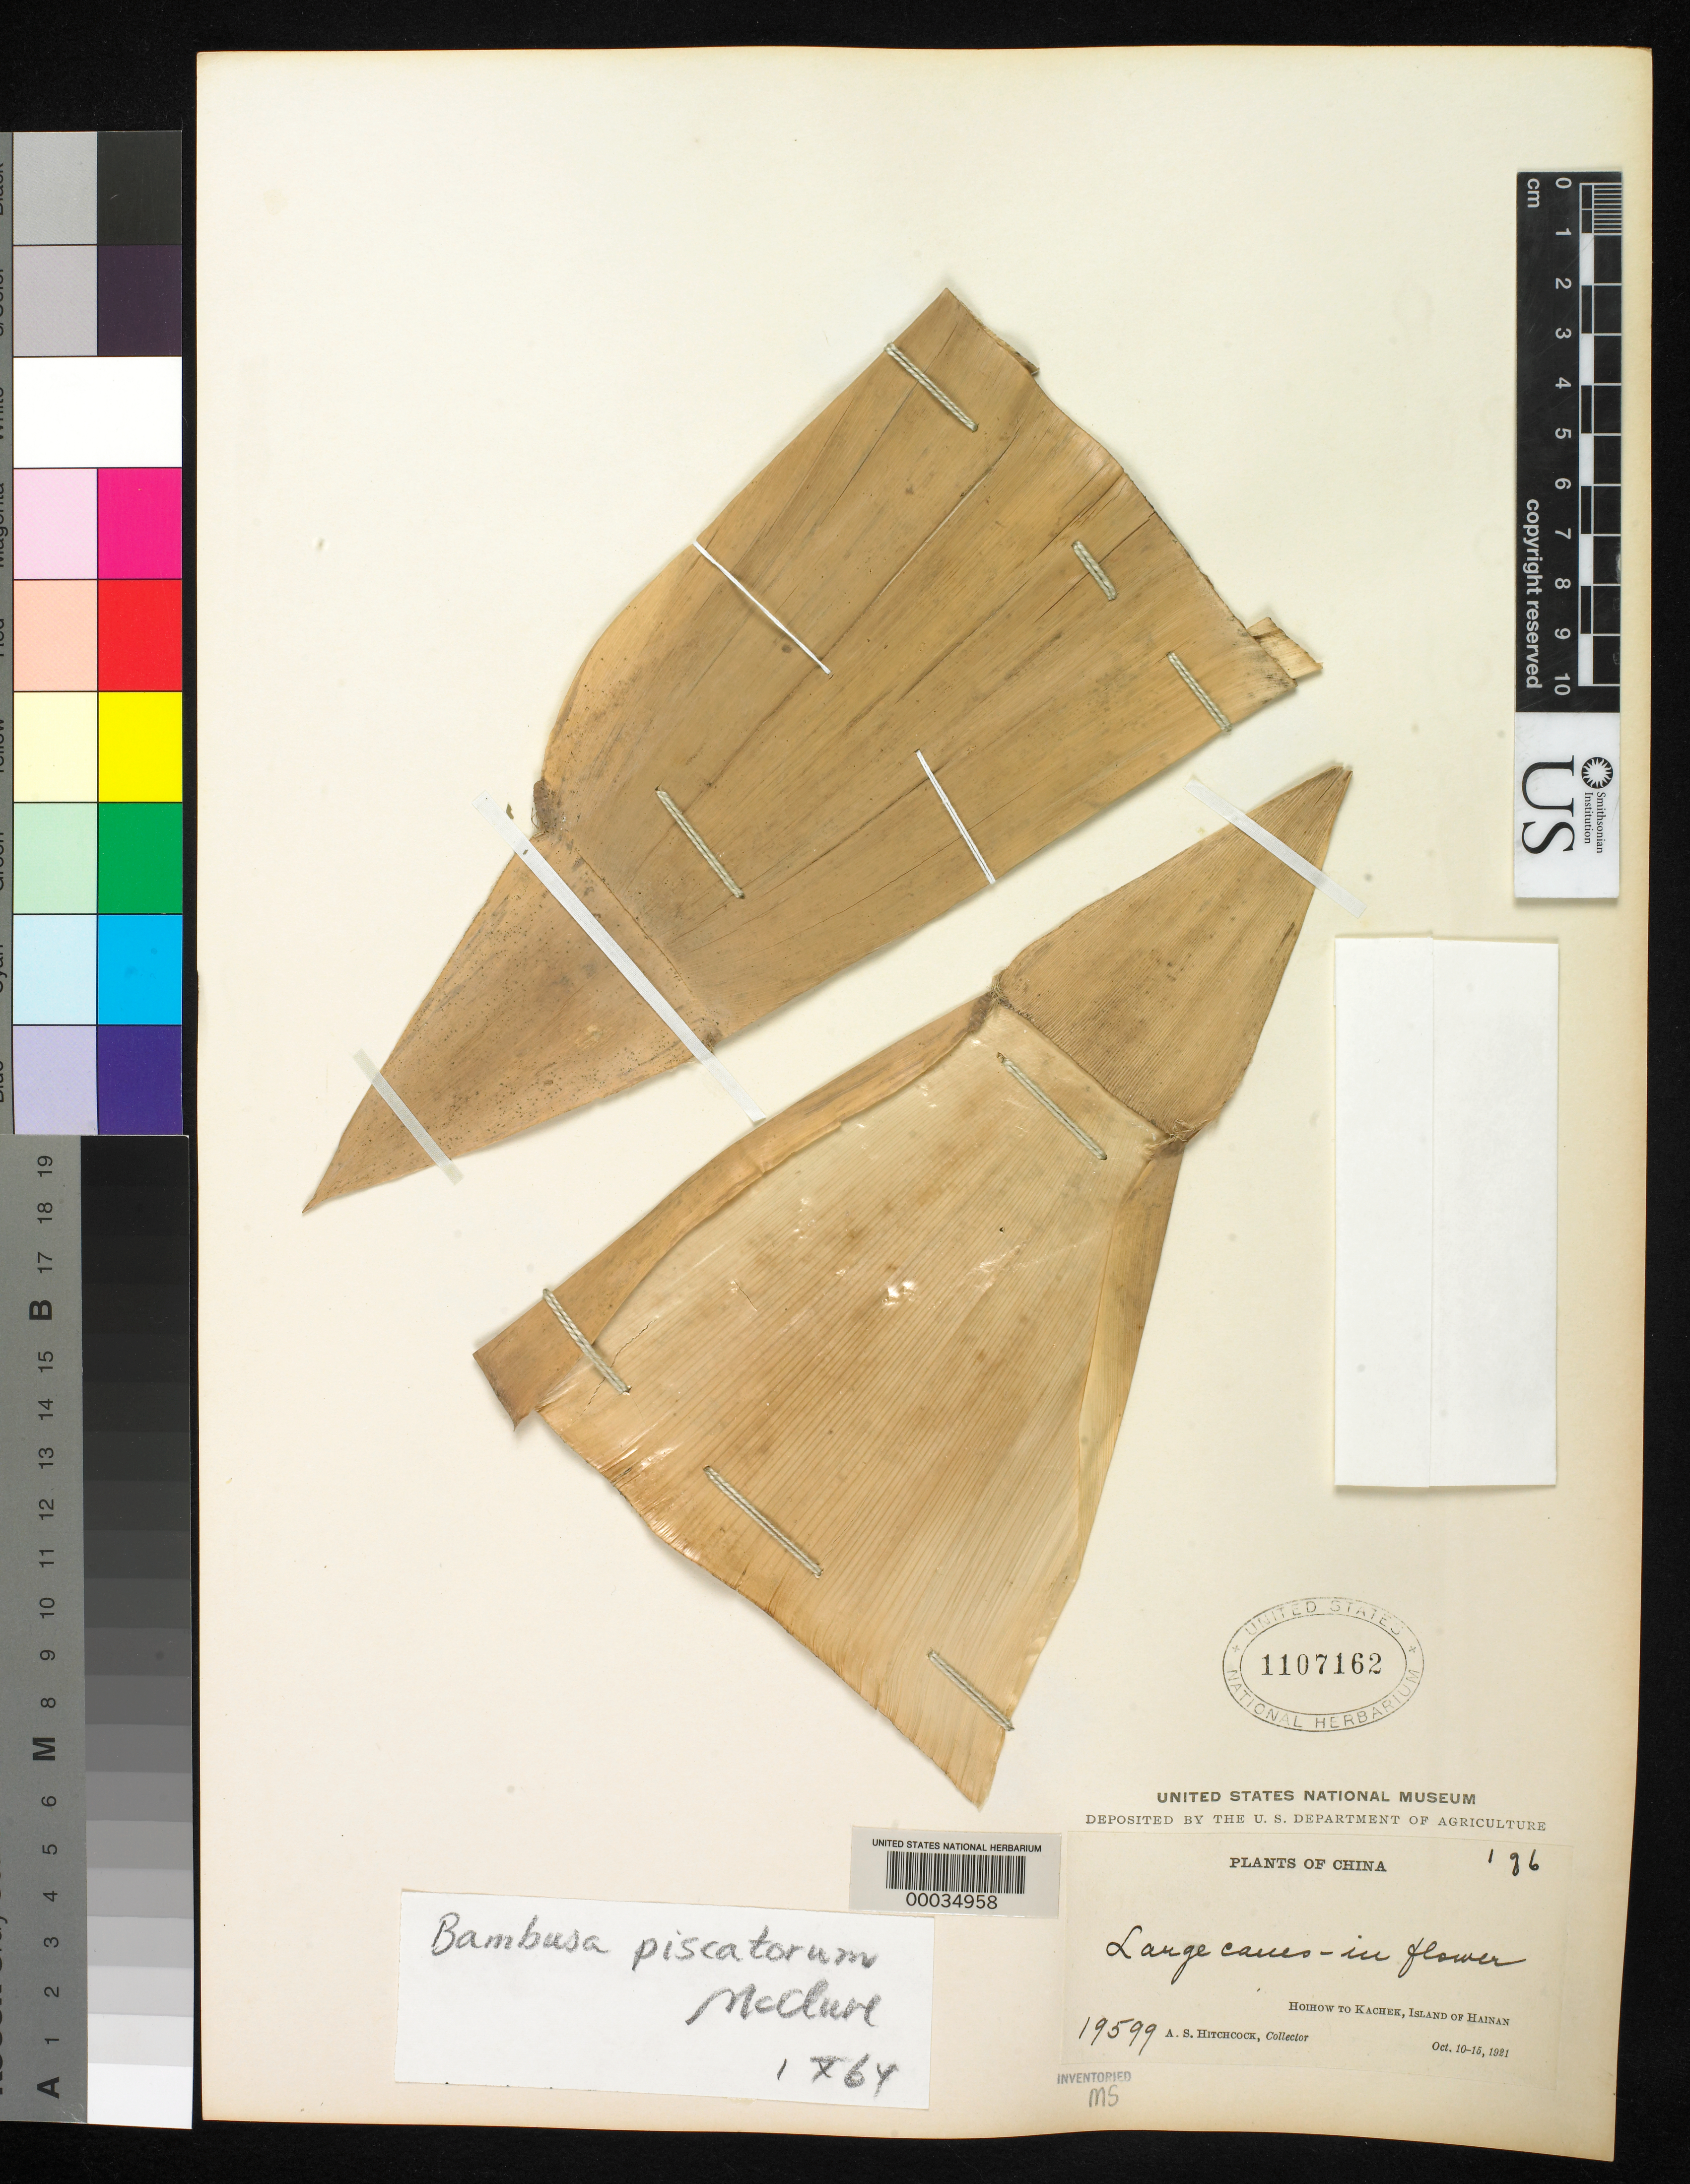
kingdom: Plantae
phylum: Tracheophyta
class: Liliopsida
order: Poales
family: Poaceae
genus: Bambusa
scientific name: Bambusa piscatorum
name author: McClure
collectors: A. S. Hitchcock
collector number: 19599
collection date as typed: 10 Oct 1921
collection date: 1921-10-10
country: China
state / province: Hainan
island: Hainan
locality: Hoihow, kachek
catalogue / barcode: US 1107162